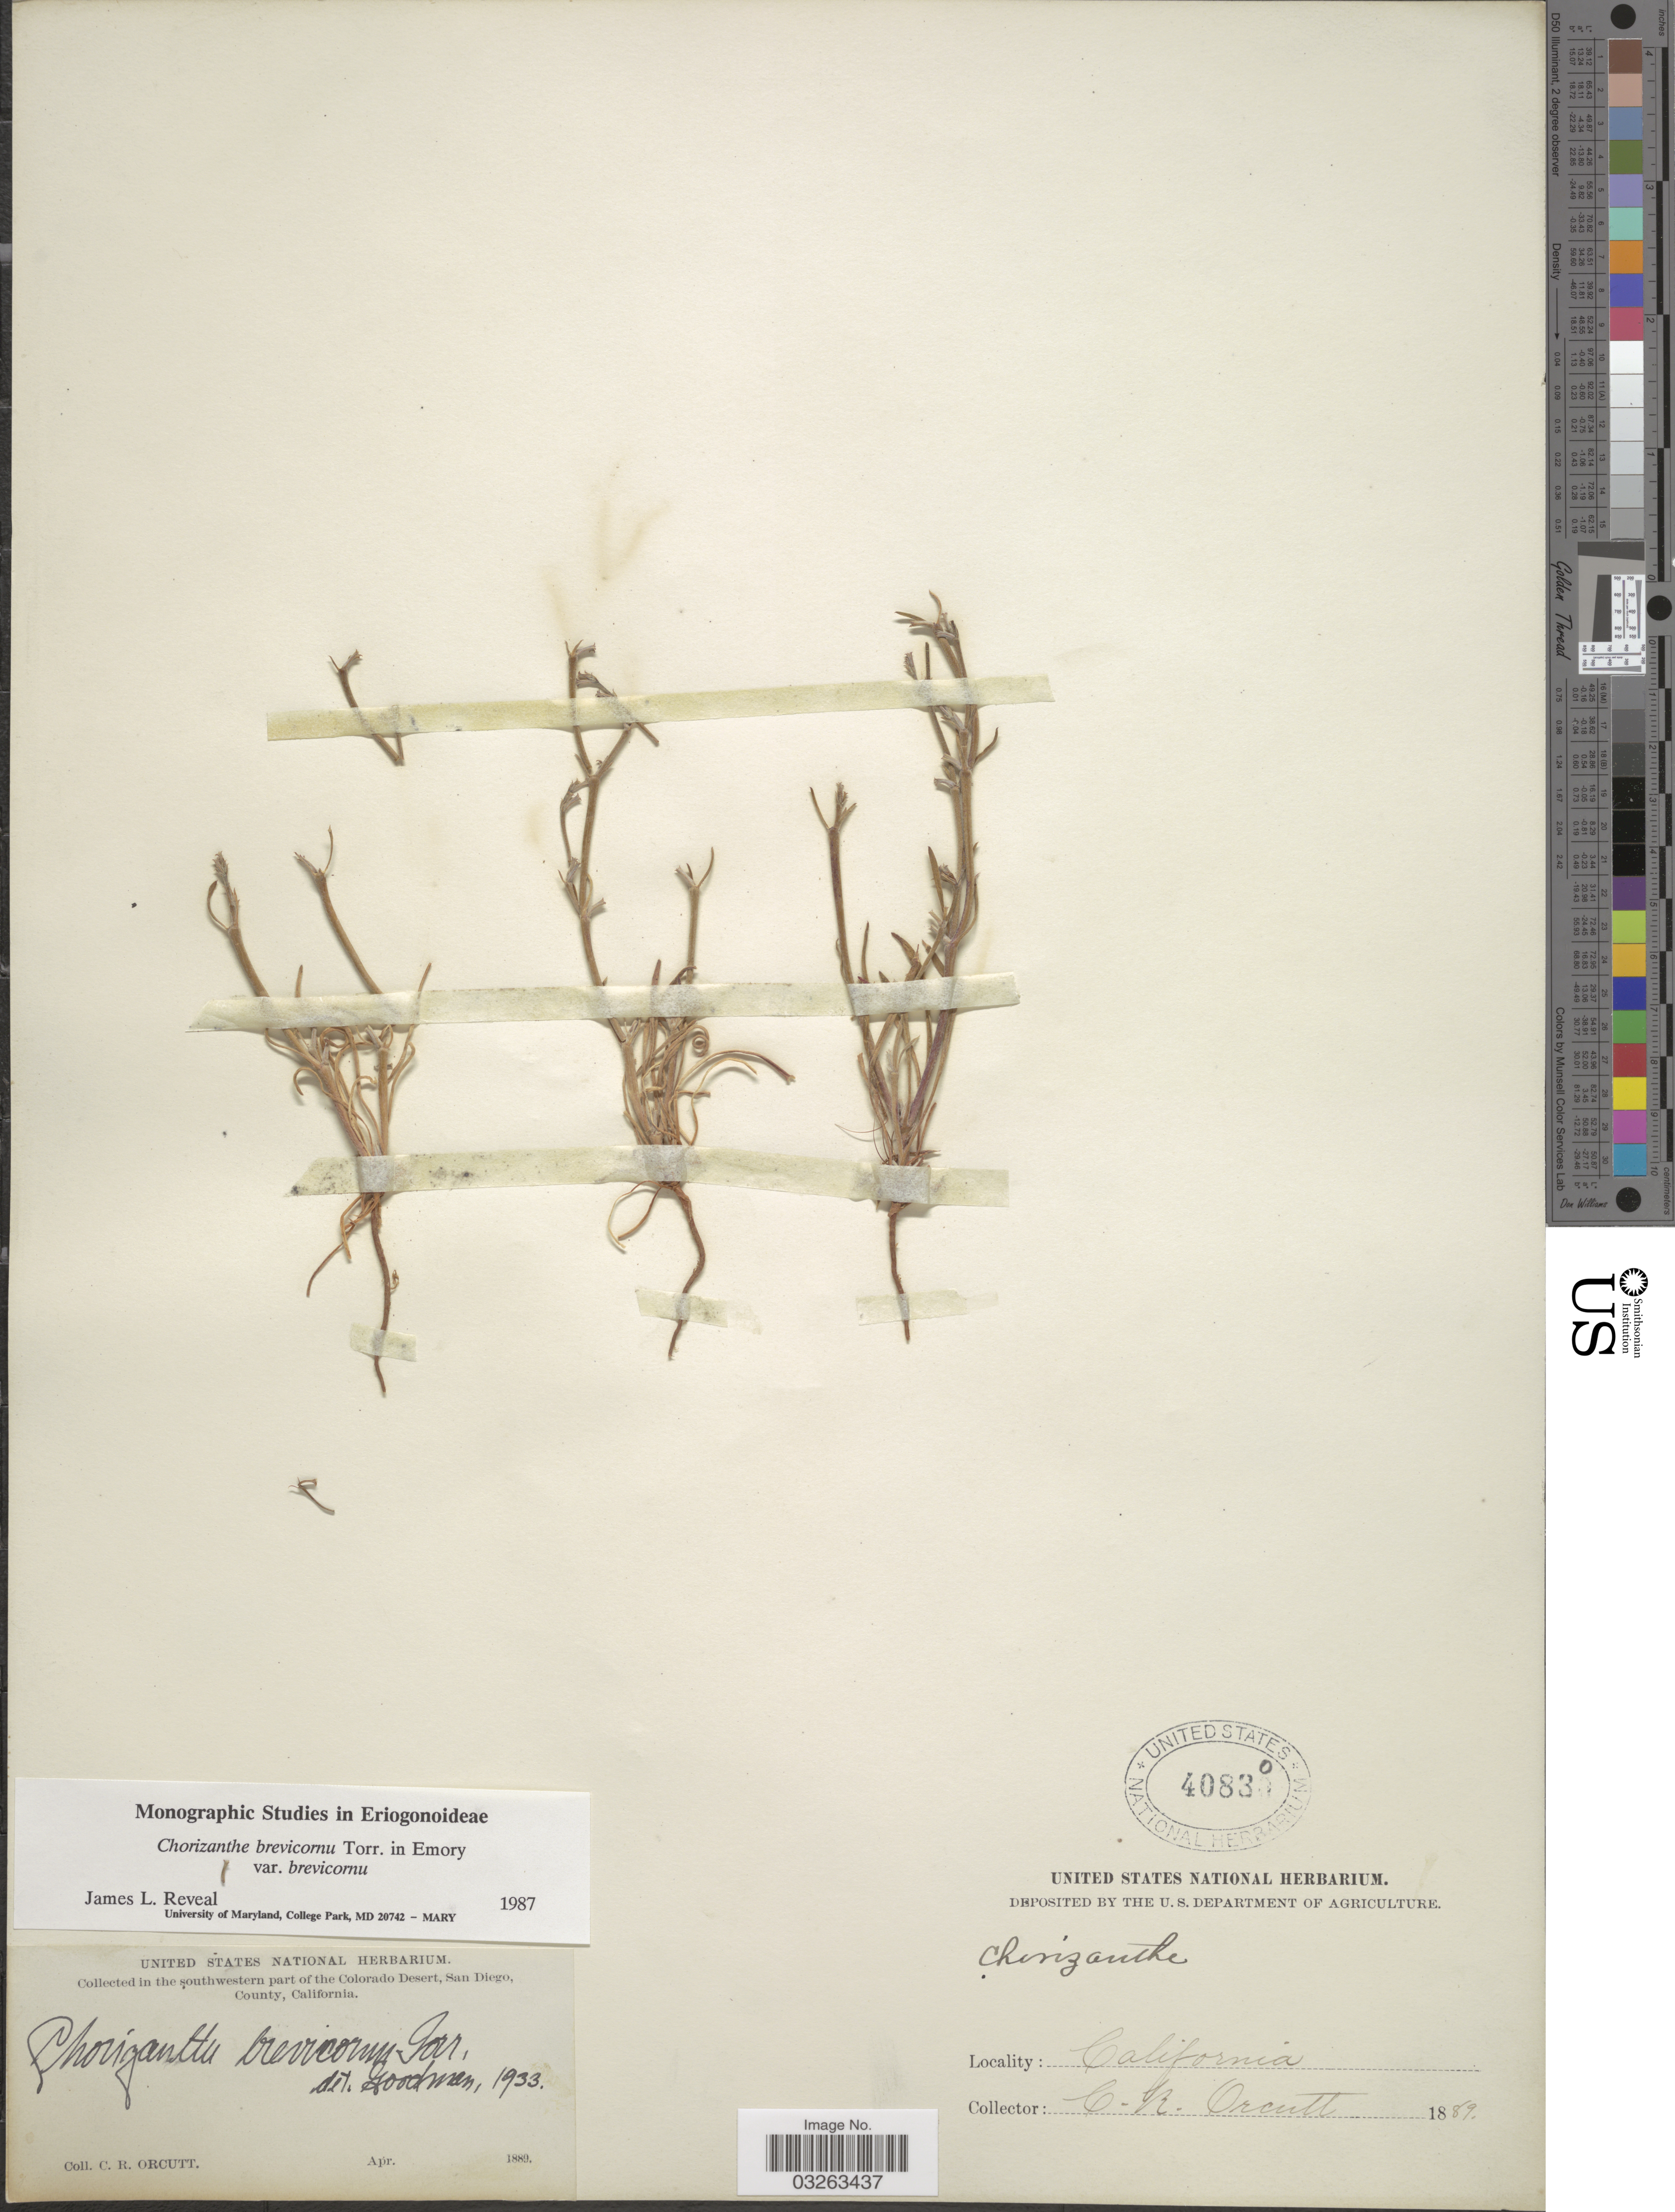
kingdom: Plantae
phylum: Tracheophyta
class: Magnoliopsida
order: Caryophyllales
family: Polygonaceae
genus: Chorizanthe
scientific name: Chorizanthe brevicornu var. brevicornu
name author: Torr.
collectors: C. R. Orcutt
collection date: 1889-04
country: United States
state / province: California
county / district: San Diego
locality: The southwestern part of the Colorado Desert, San Diego, County.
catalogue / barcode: US 40830